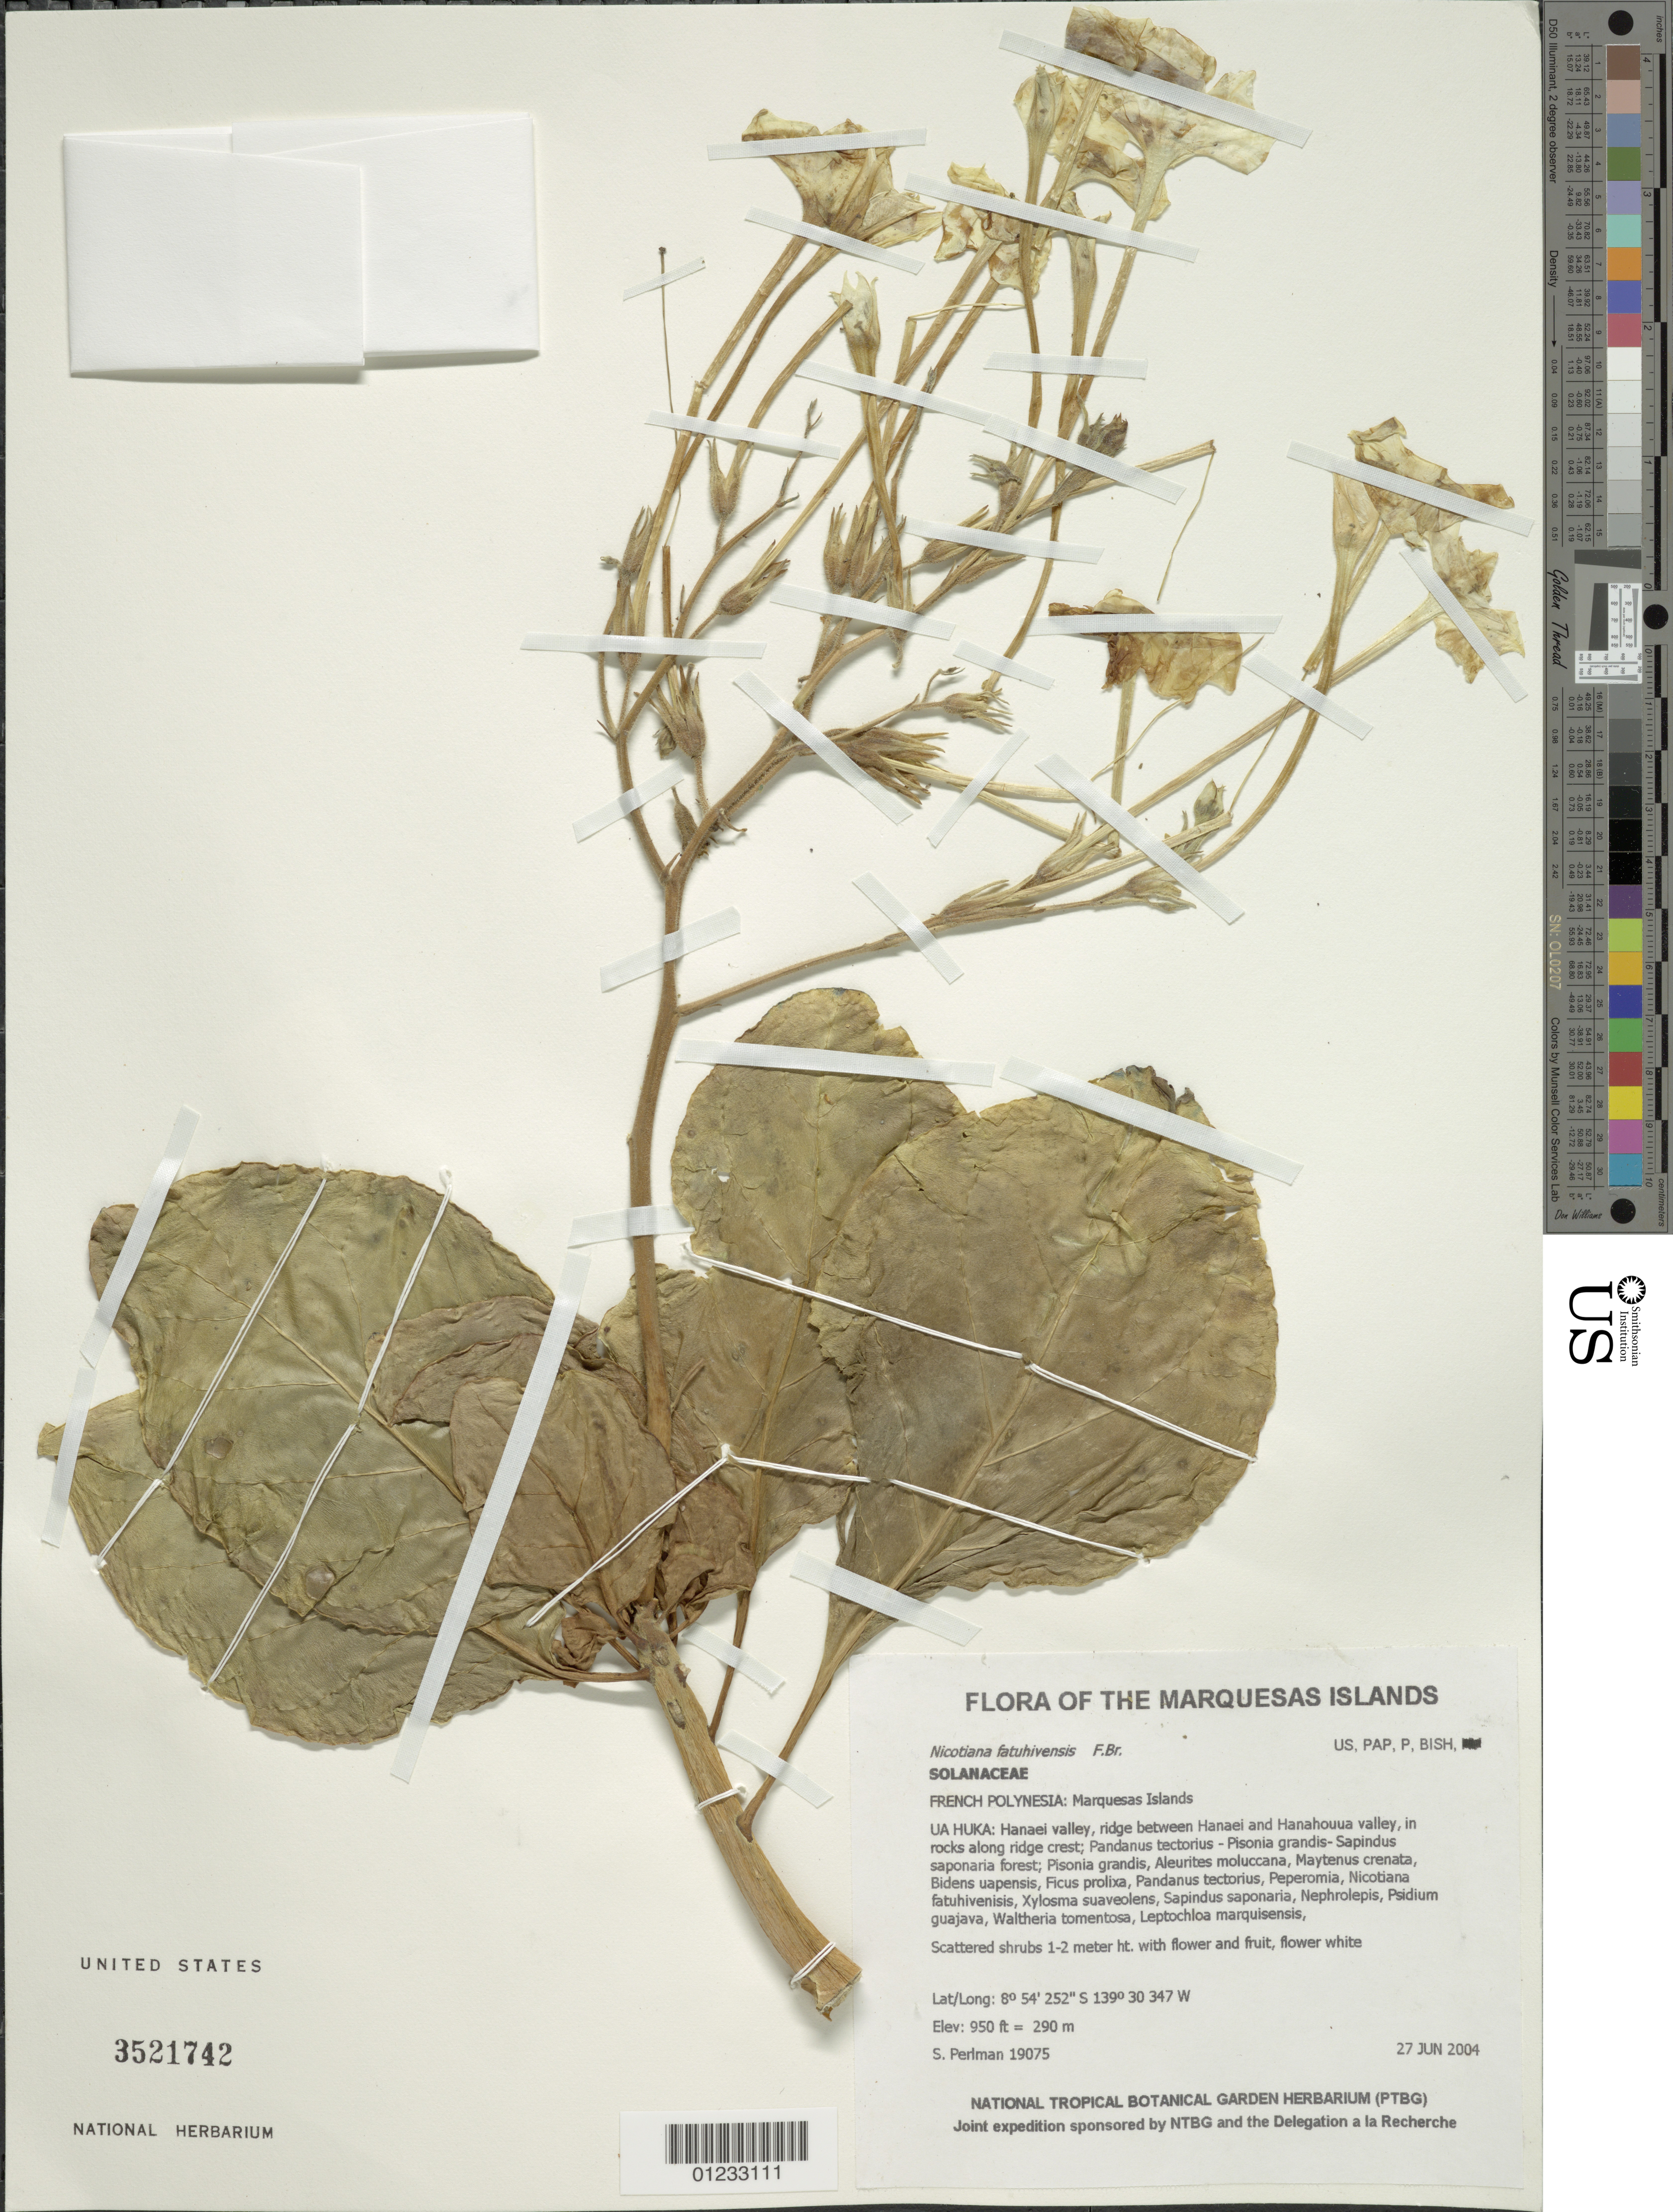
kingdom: Plantae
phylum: Tracheophyta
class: Magnoliopsida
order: Solanales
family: Solanaceae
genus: Nicotiana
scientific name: Nicotiana fatuhivensis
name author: F. Br.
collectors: S. P. Perlman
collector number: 19075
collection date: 2004-06-27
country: French Polynesia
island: Ua Huka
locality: Hanaei valley, ridge between Hanaei and Hanahouua valley, in rocks along ridge crest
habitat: Pandanus tectorius - Pisonia grandis- Sapindus saponaria forest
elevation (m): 290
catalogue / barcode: US 3521742